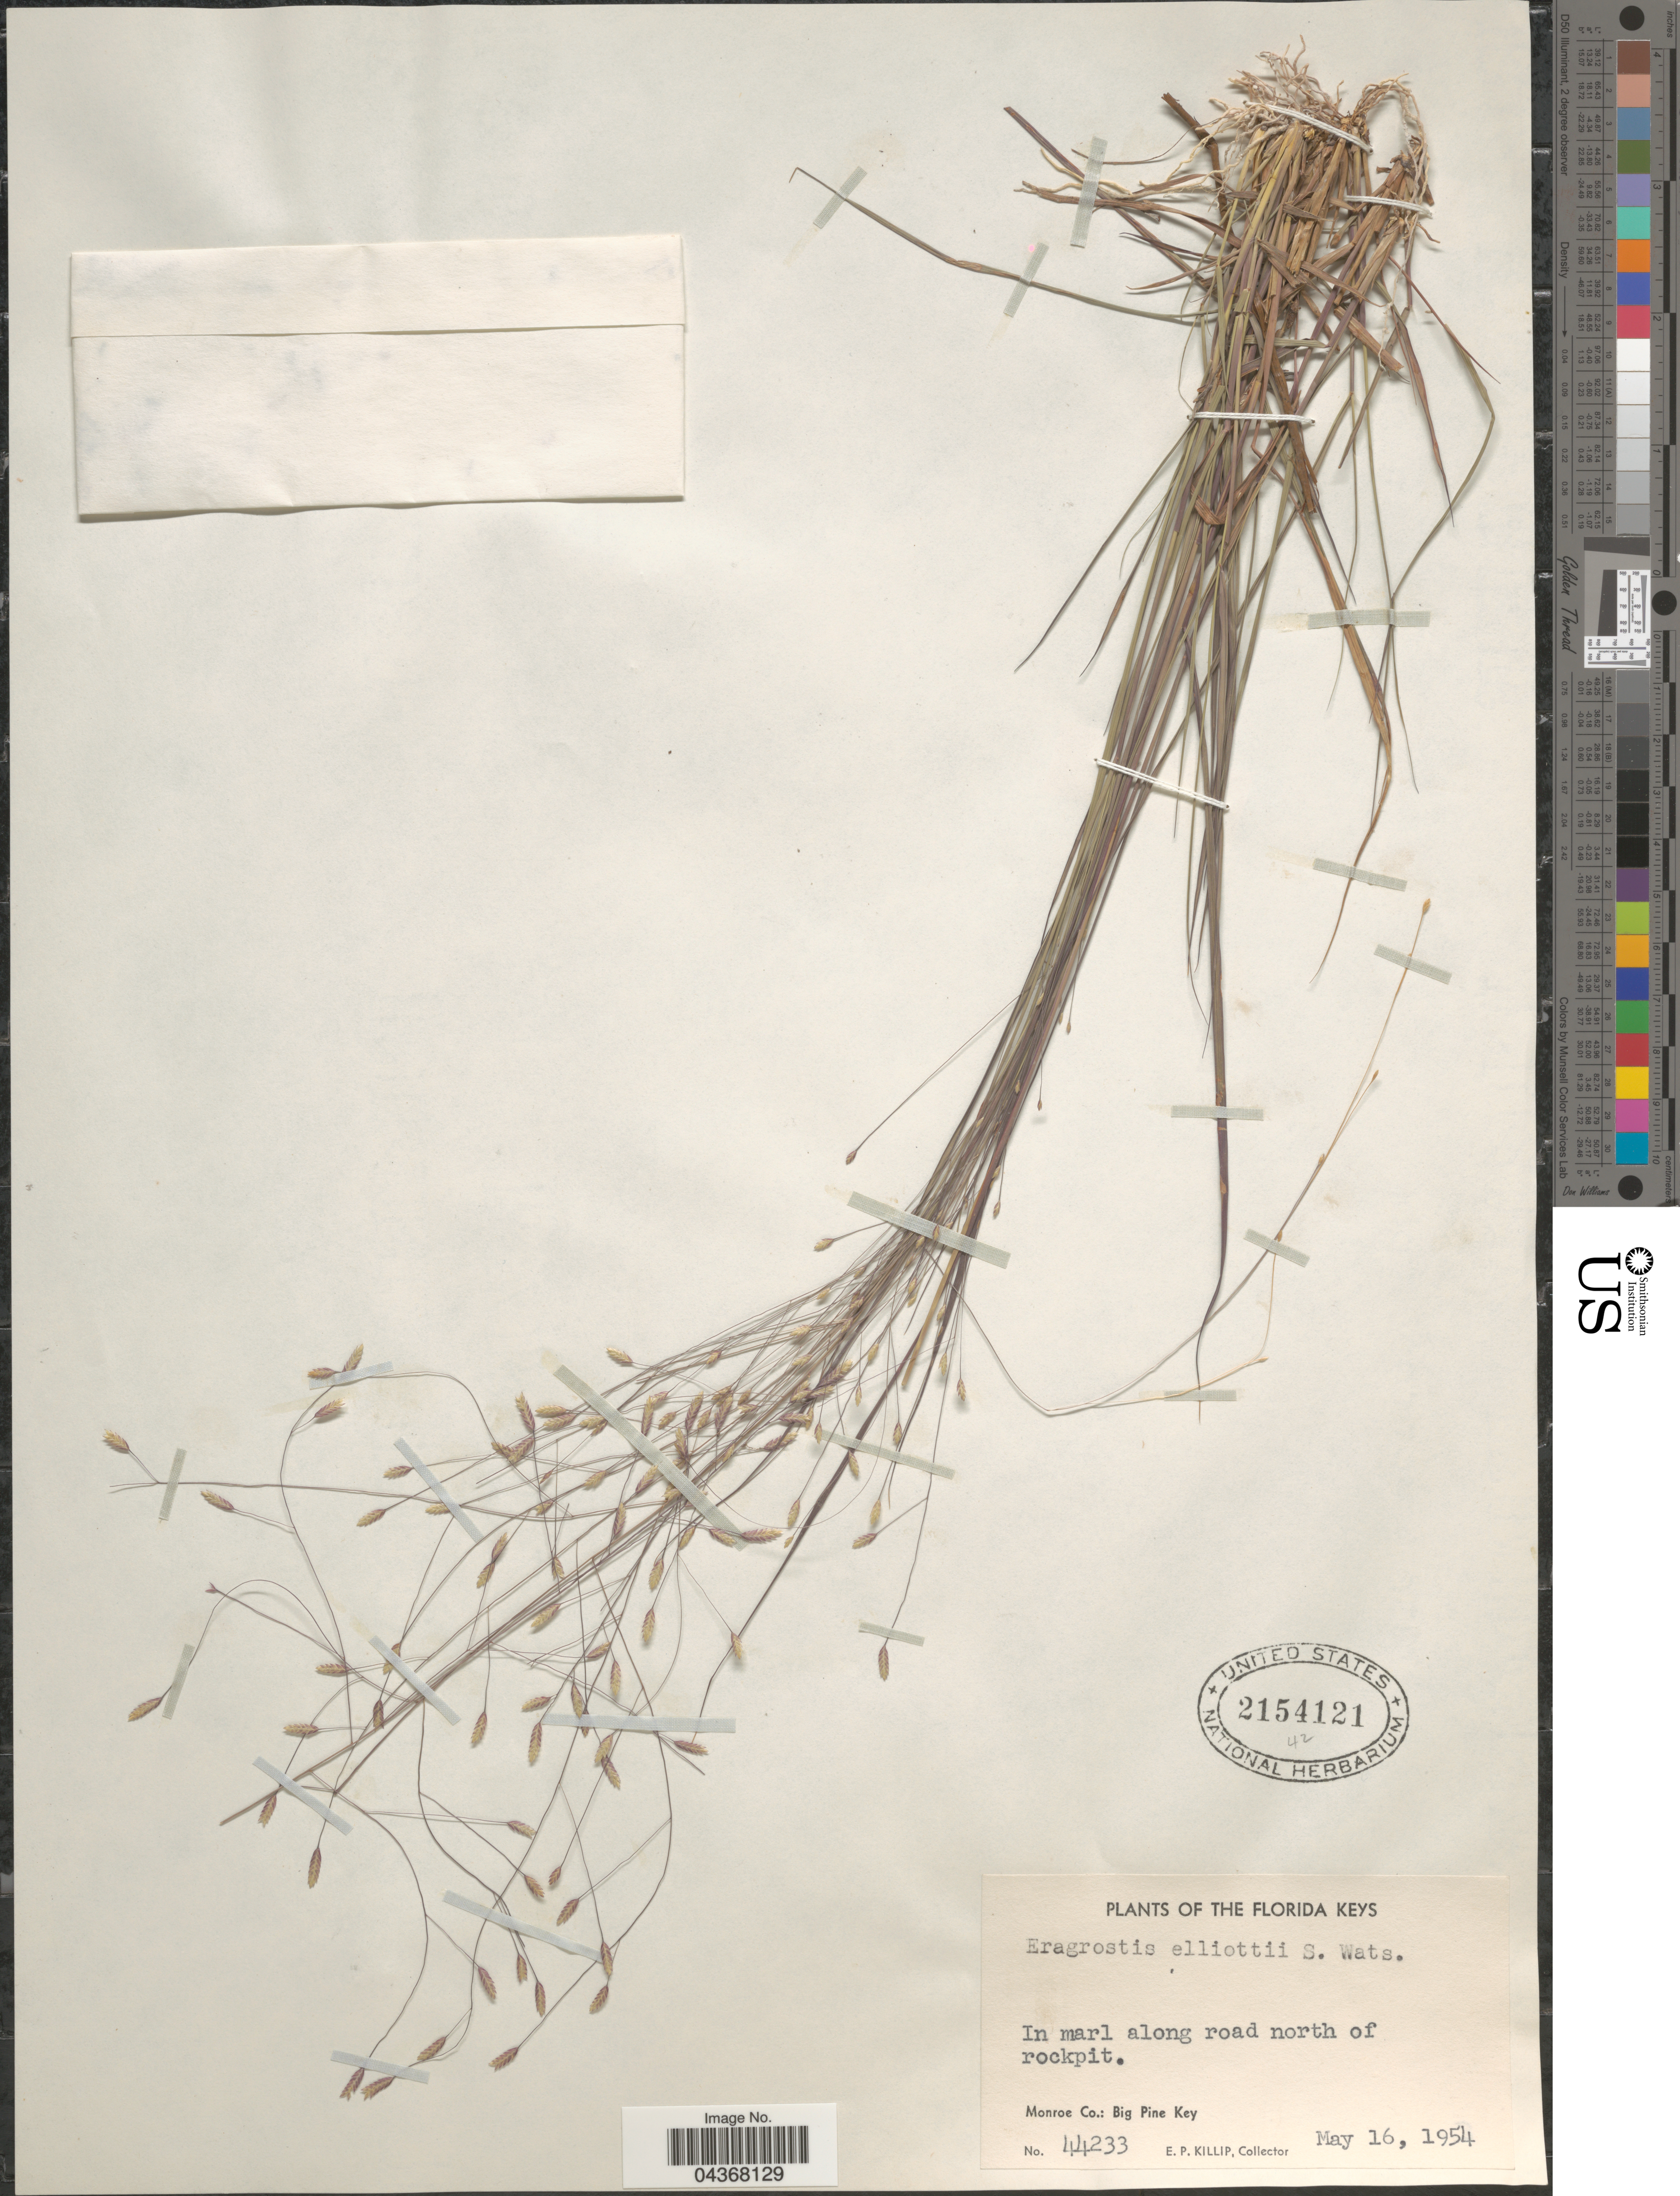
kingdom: Plantae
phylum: Tracheophyta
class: Liliopsida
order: Poales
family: Poaceae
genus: Eragrostis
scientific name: Eragrostis elliottii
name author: S. Watson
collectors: E. P. Killip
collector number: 44233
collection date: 1954-05-16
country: United States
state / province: Florida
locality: The Florida Keys. In marl along road north of rockpit. Monroe Co.: Big Pine Key.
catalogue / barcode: US 2154121